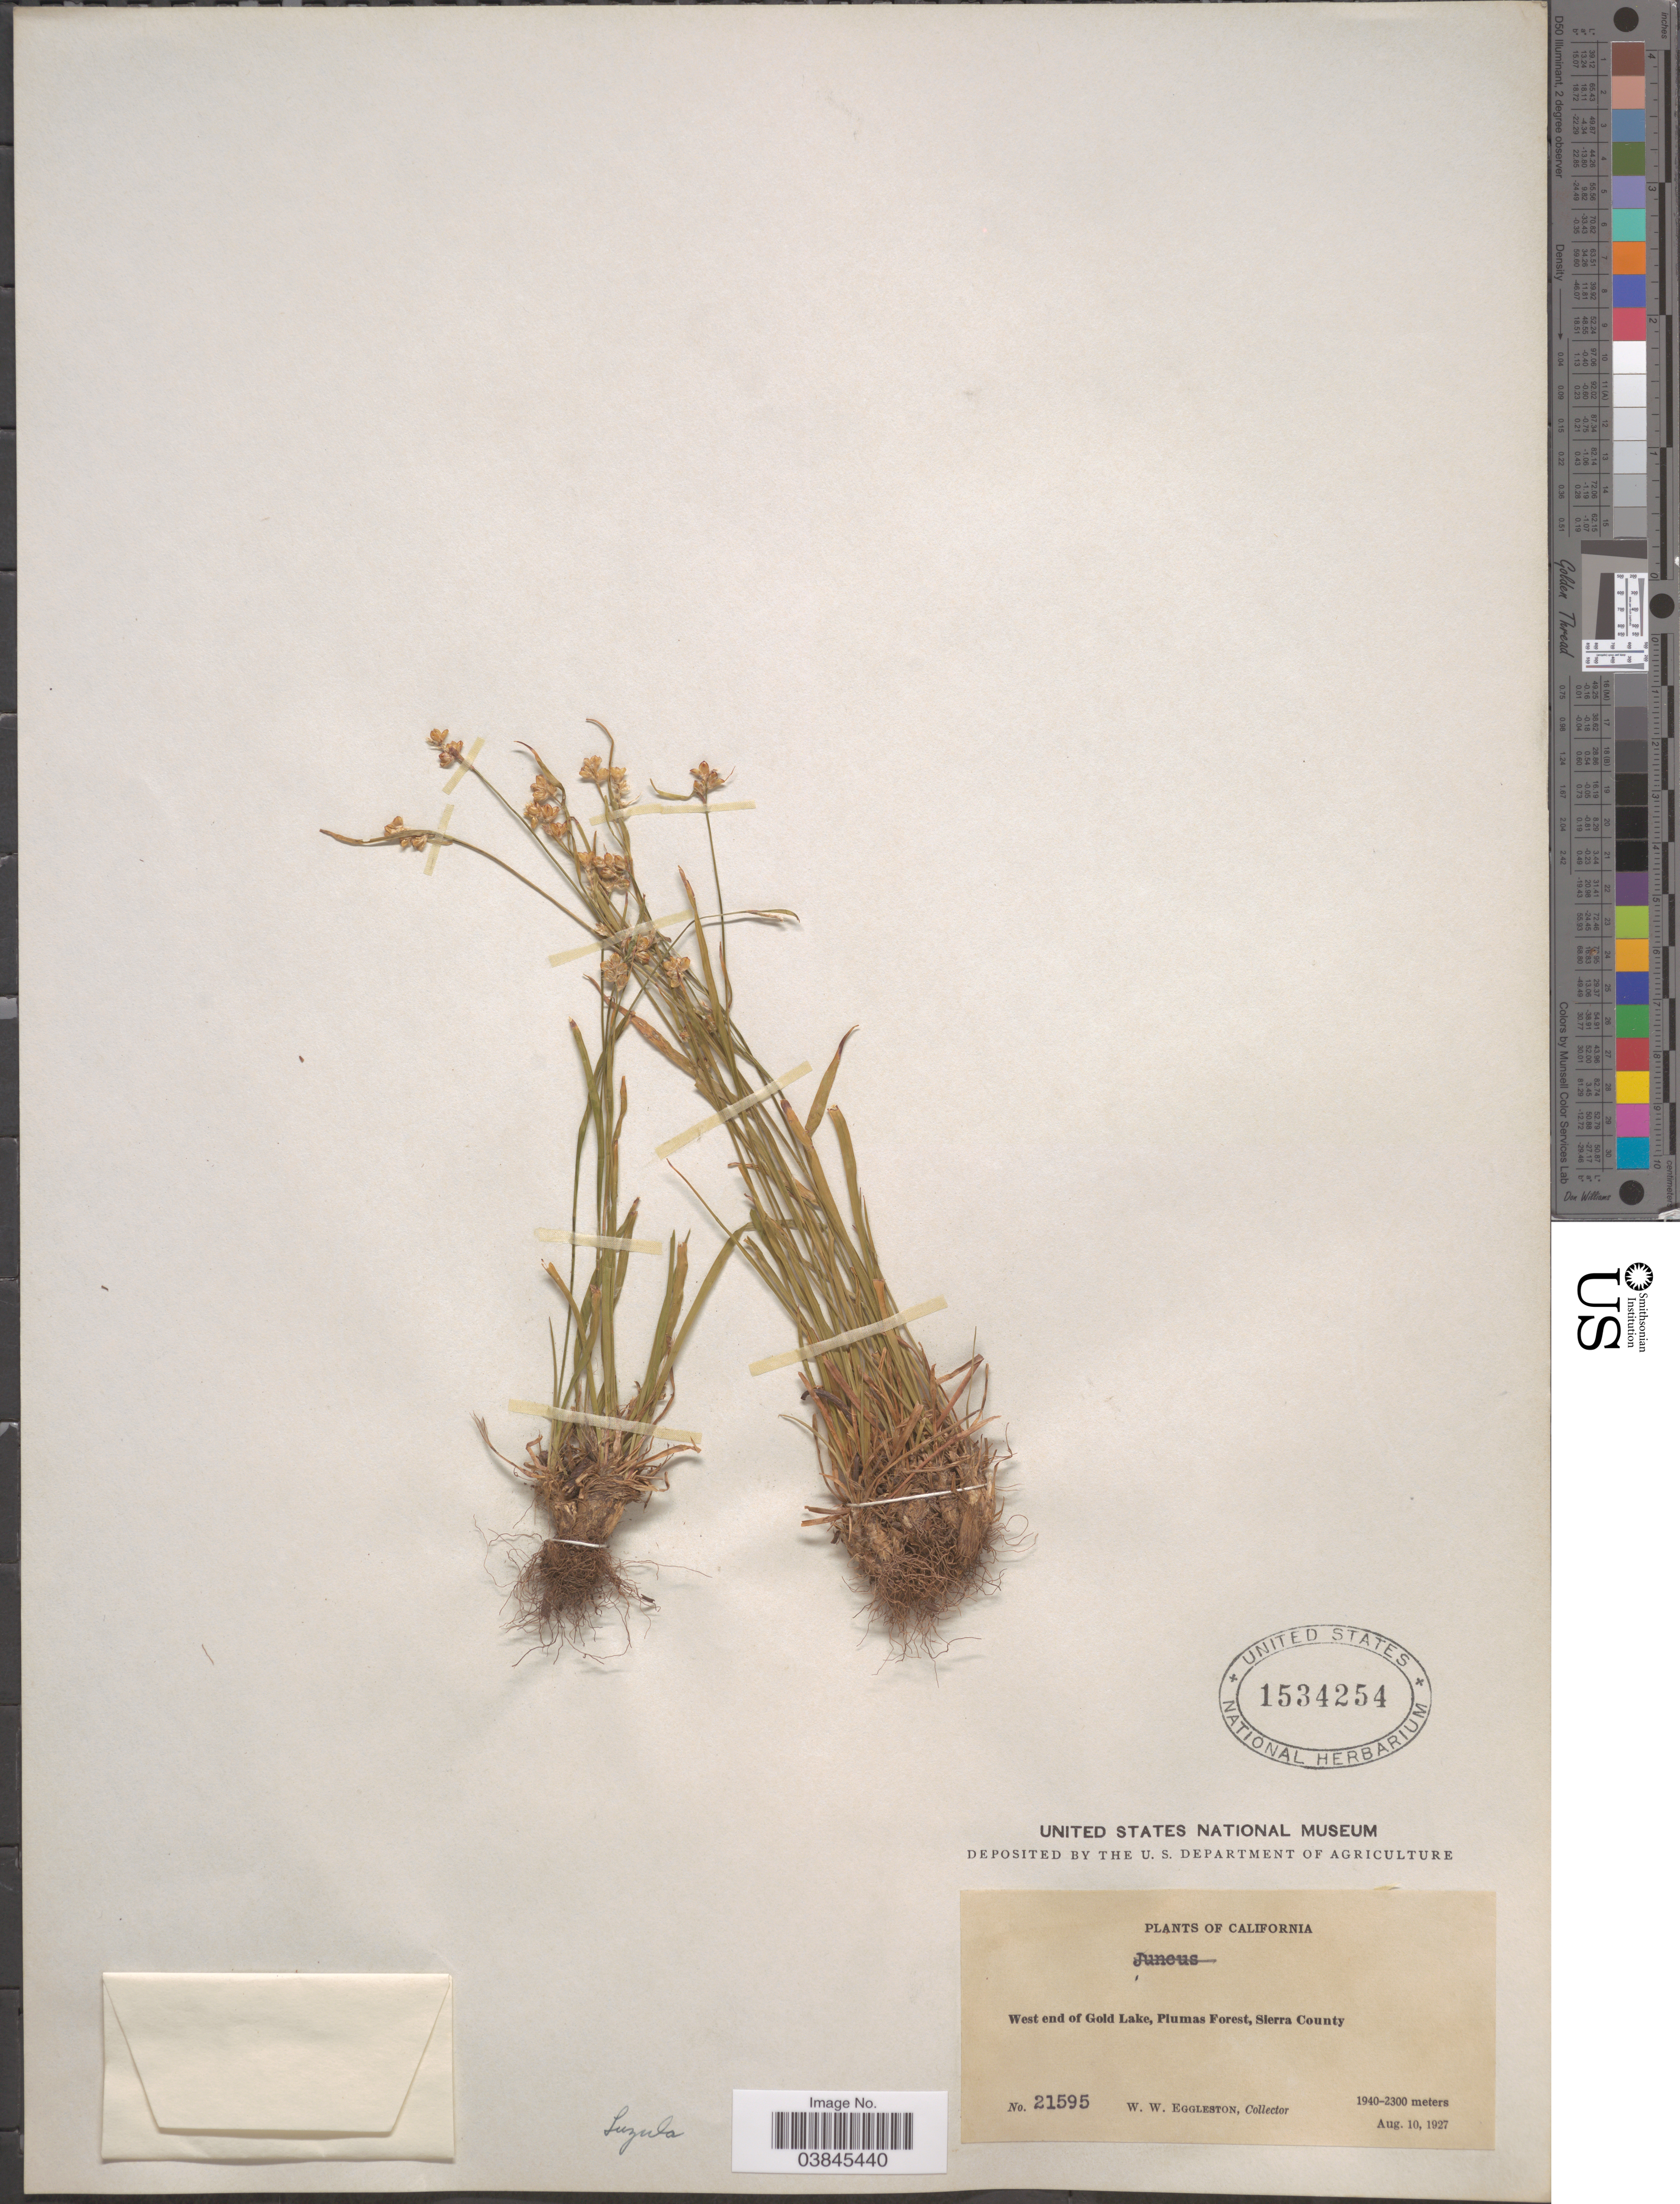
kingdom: Plantae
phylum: Tracheophyta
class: Liliopsida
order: Poales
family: Juncaceae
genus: Luzula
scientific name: Luzula campestris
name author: (L.) DC.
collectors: W. W. Eggleston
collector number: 21595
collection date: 1927-08-10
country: United States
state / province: California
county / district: Sierra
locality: West end of Gold Lake, Plumas Forest, Sierra County.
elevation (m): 1940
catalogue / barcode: US 1534254